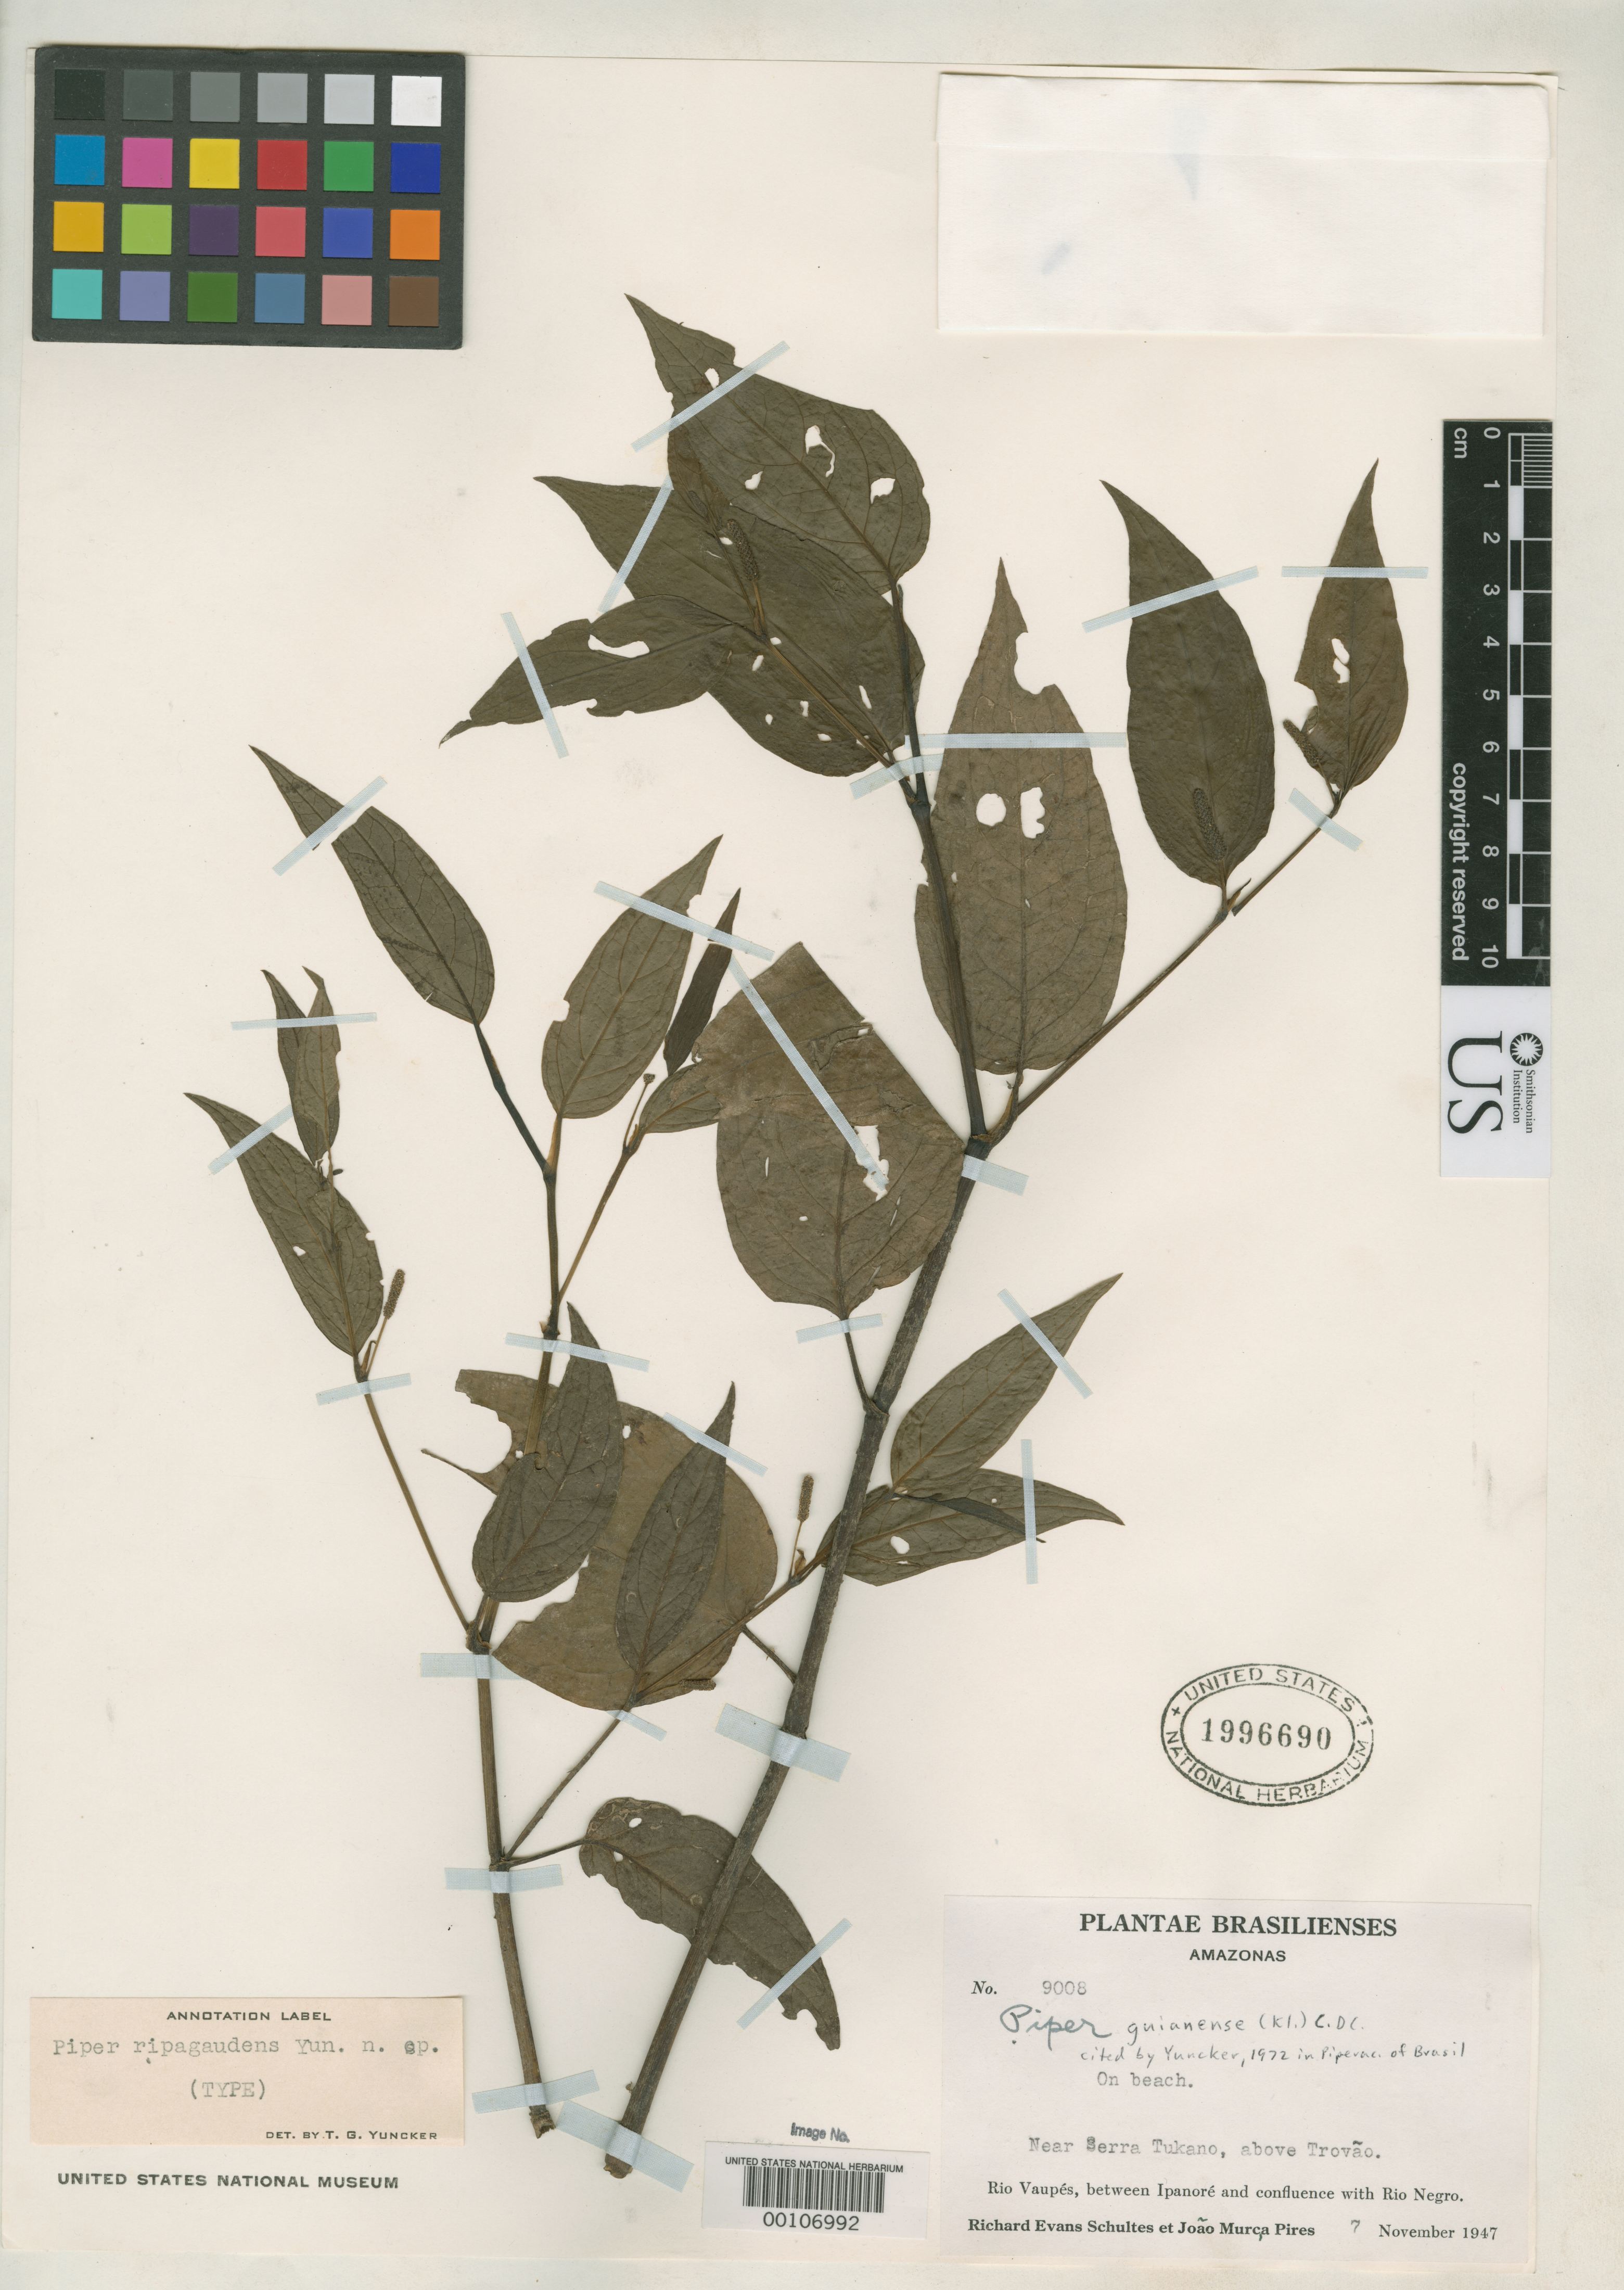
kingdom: Plantae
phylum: Tracheophyta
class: Magnoliopsida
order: Piperales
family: Piperaceae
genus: Piper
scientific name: Piper ripagaudens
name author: Yunck.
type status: Holotype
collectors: R. E. Schultes & J. M. Pires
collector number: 9008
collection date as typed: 07 Nov 1947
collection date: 1947-11-07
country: Brazil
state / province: Amazonas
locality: Rio Vaupes, between Ipanore and confluence with Rio Negro.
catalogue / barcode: US 1996690